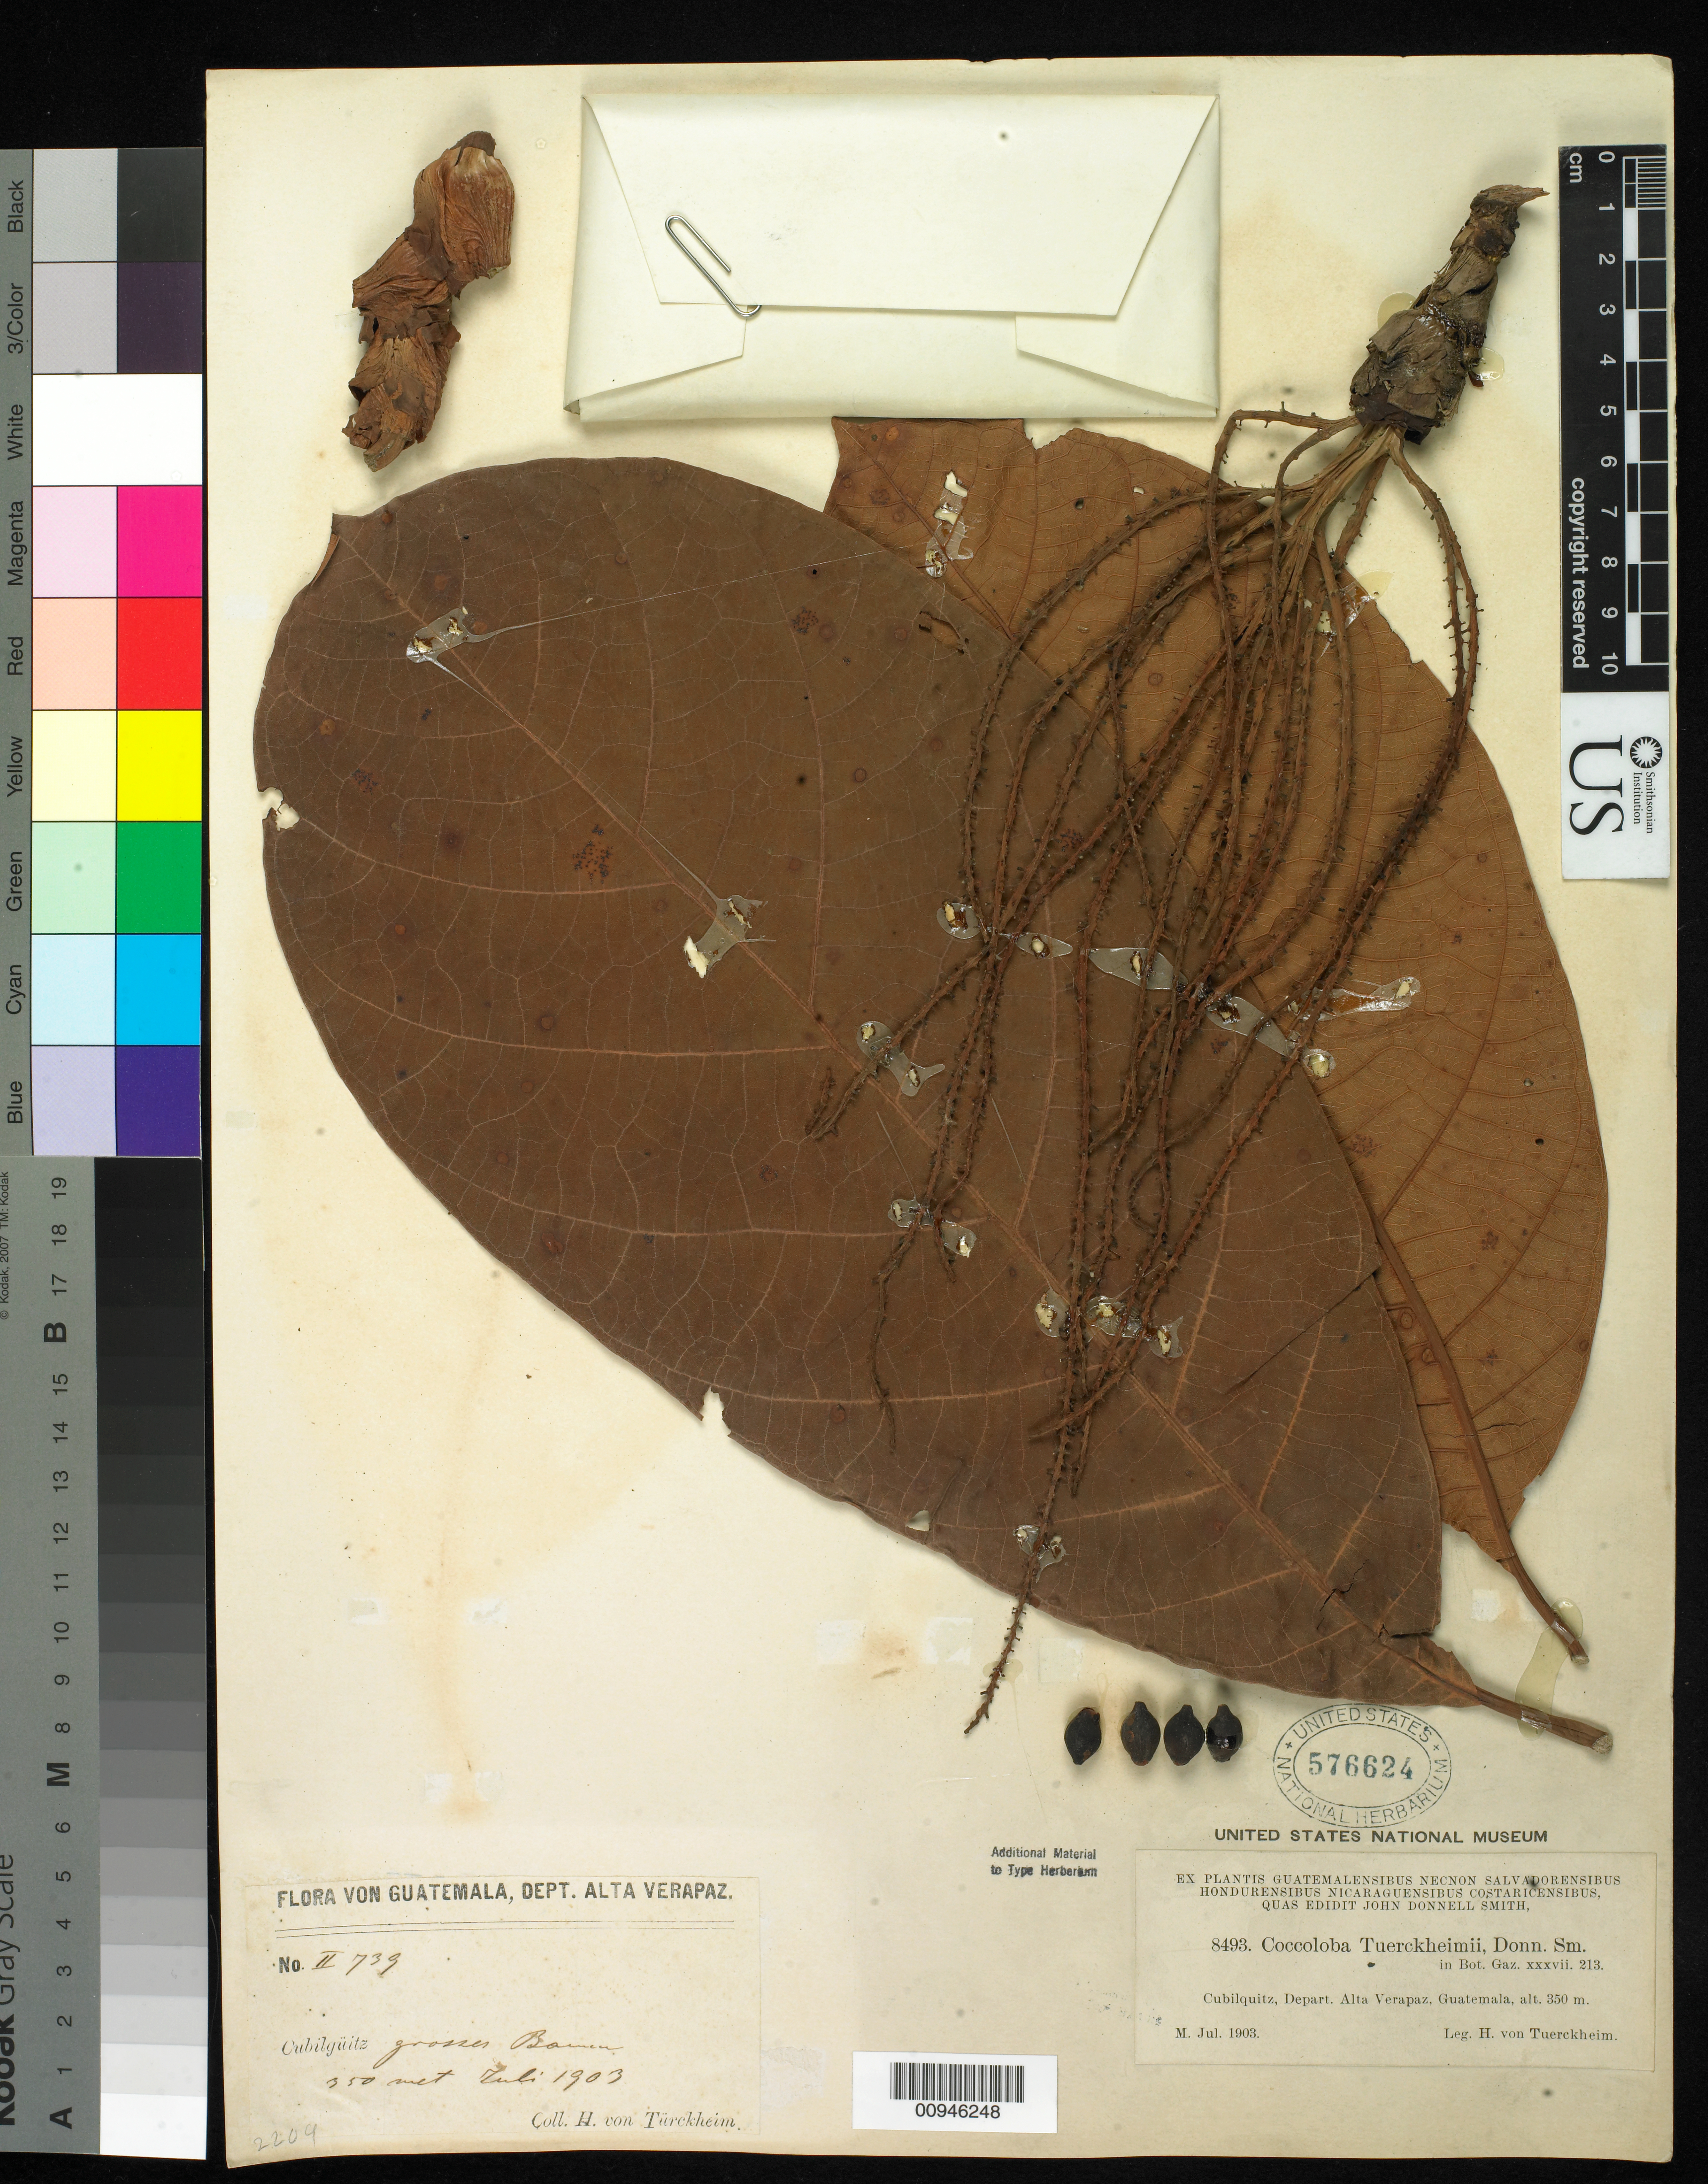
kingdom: Plantae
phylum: Tracheophyta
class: Magnoliopsida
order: Caryophyllales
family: Polygonaceae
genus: Coccoloba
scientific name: Coccoloba tuerckheimii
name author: Donn. Sm.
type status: Type Collection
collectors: H. von Türckheim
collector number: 8493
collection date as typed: Jul 1903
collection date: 1903-07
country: Guatemala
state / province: Alta Verapaz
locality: Cubilquitz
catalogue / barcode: US 576624